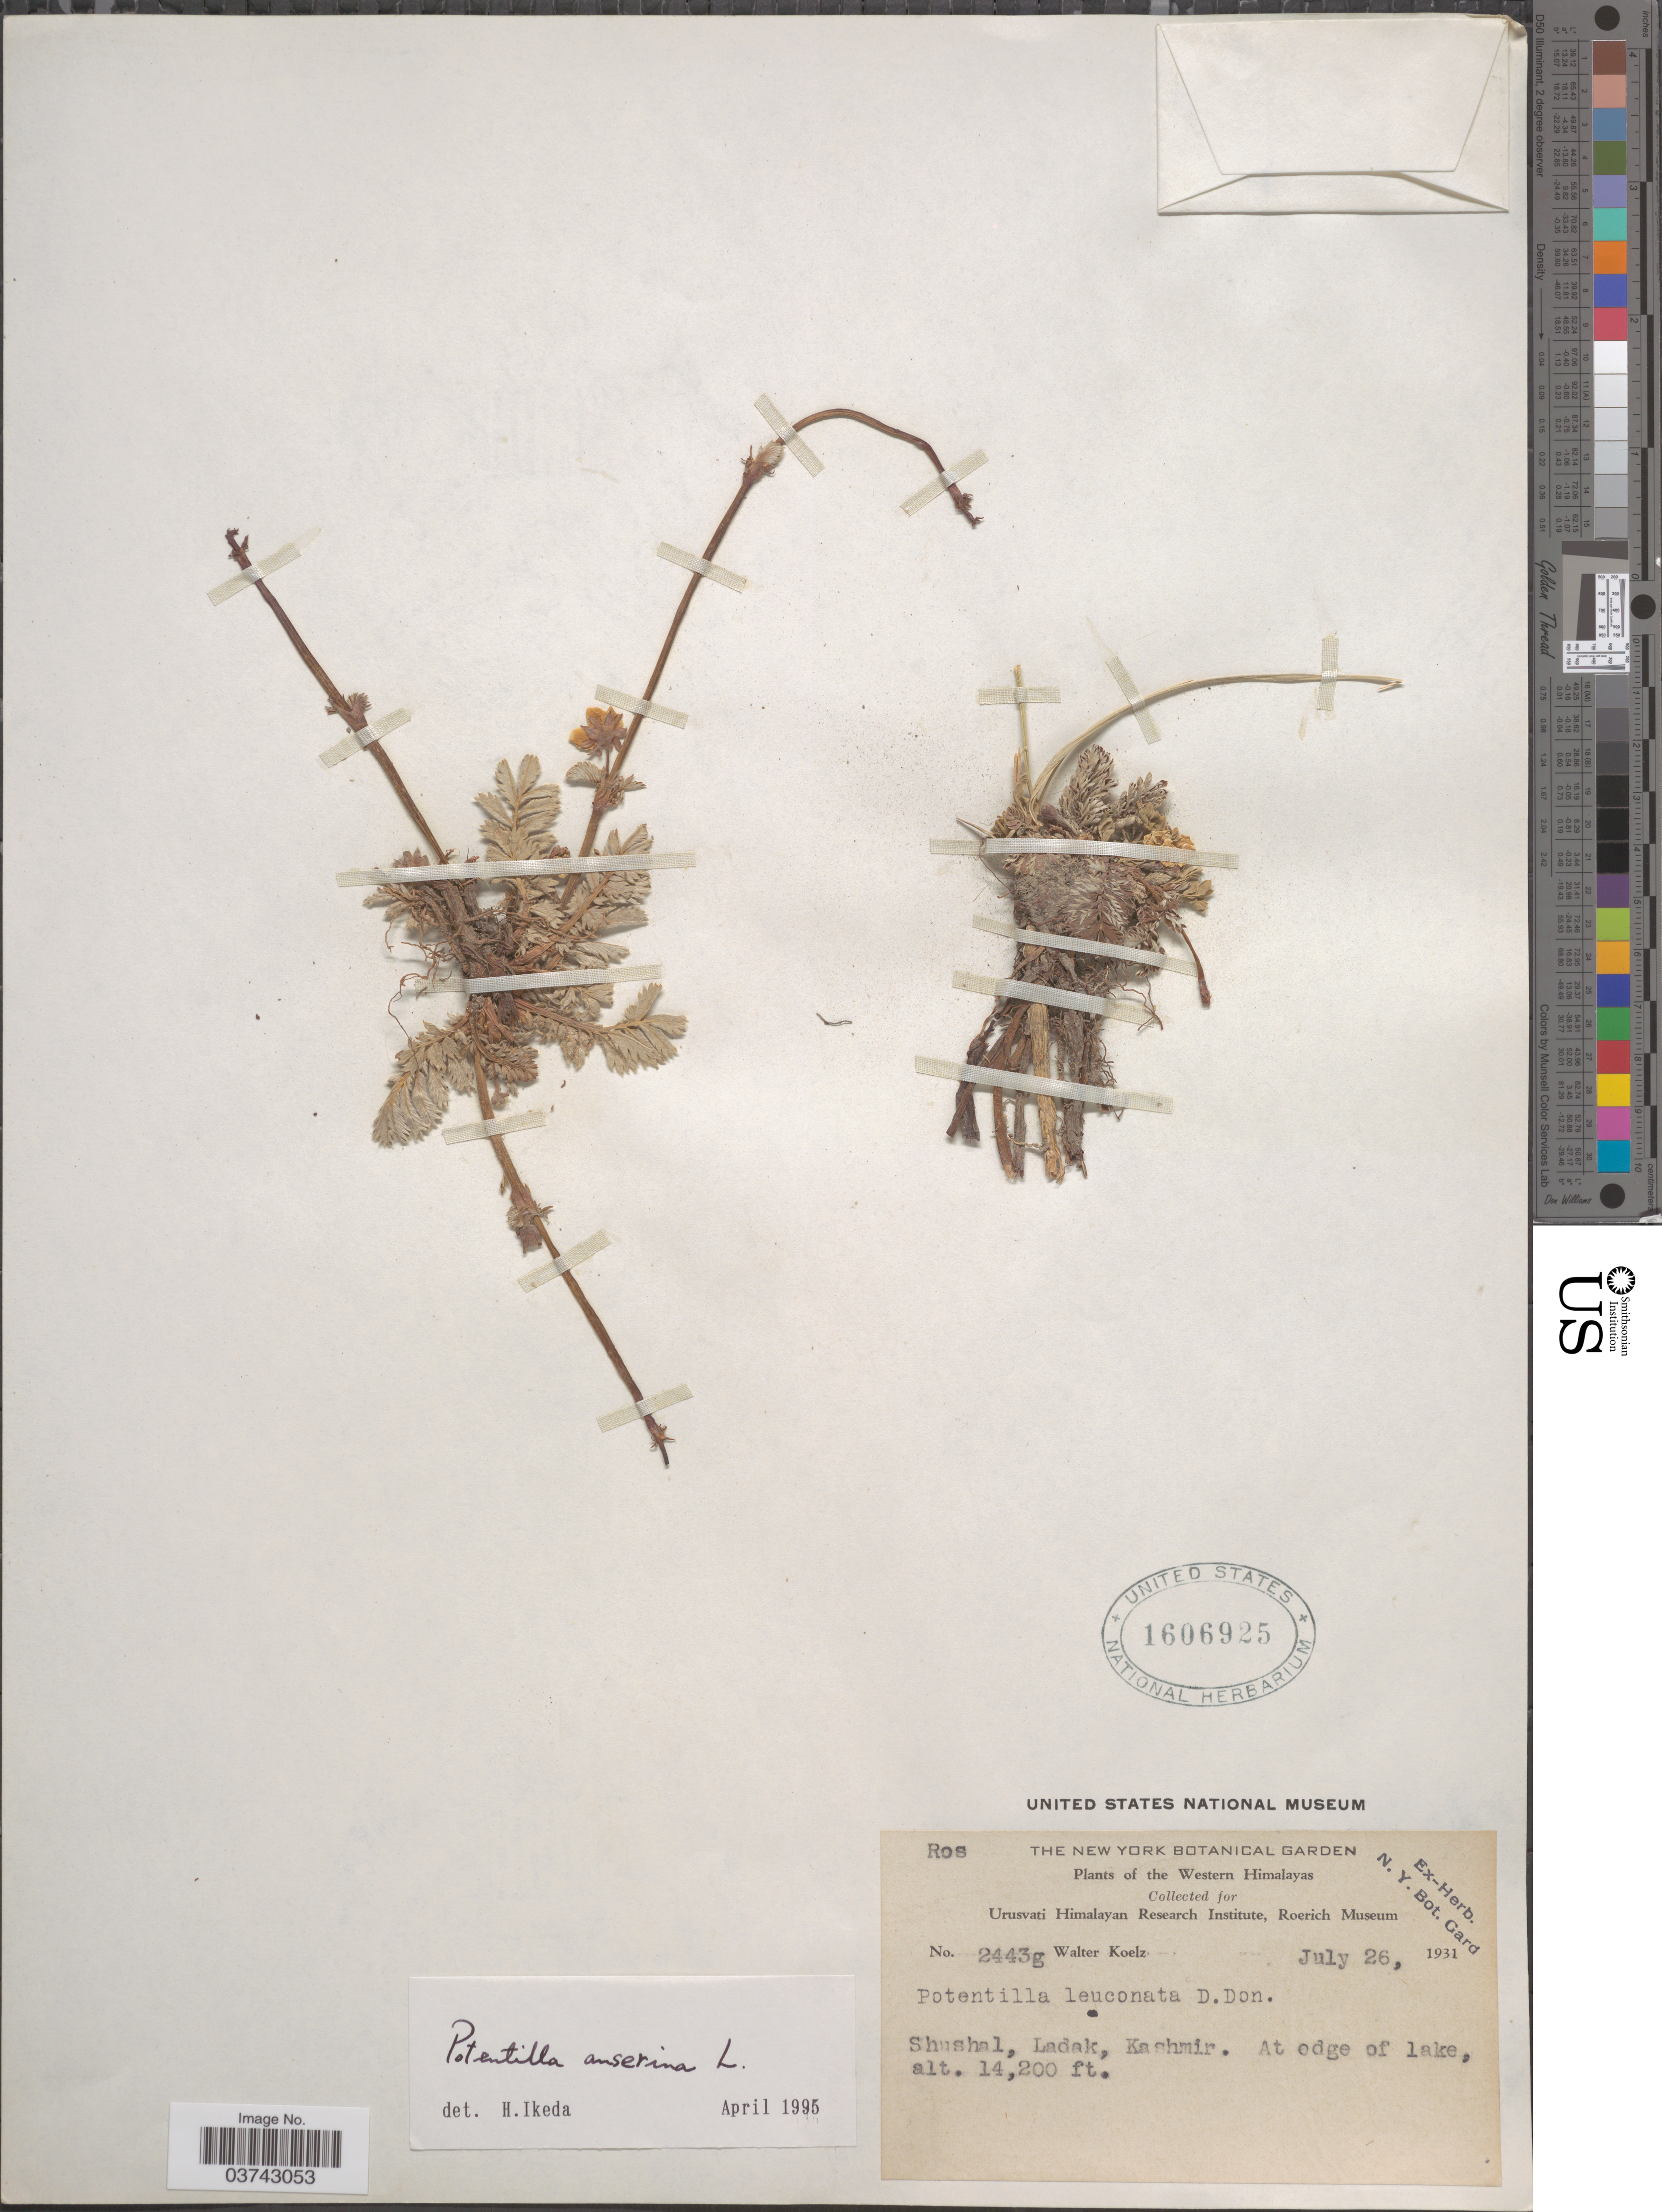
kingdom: Plantae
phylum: Tracheophyta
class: Magnoliopsida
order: Rosales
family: Rosaceae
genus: Argentina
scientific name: Argentina anserina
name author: (L.) Rydb.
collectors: W. N. Koelz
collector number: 2443g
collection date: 1931-07-26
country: India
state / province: Ladakh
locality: The Western Himalayas. Shushal, Ladak, Kashmir.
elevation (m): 4328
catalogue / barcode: US 1606925